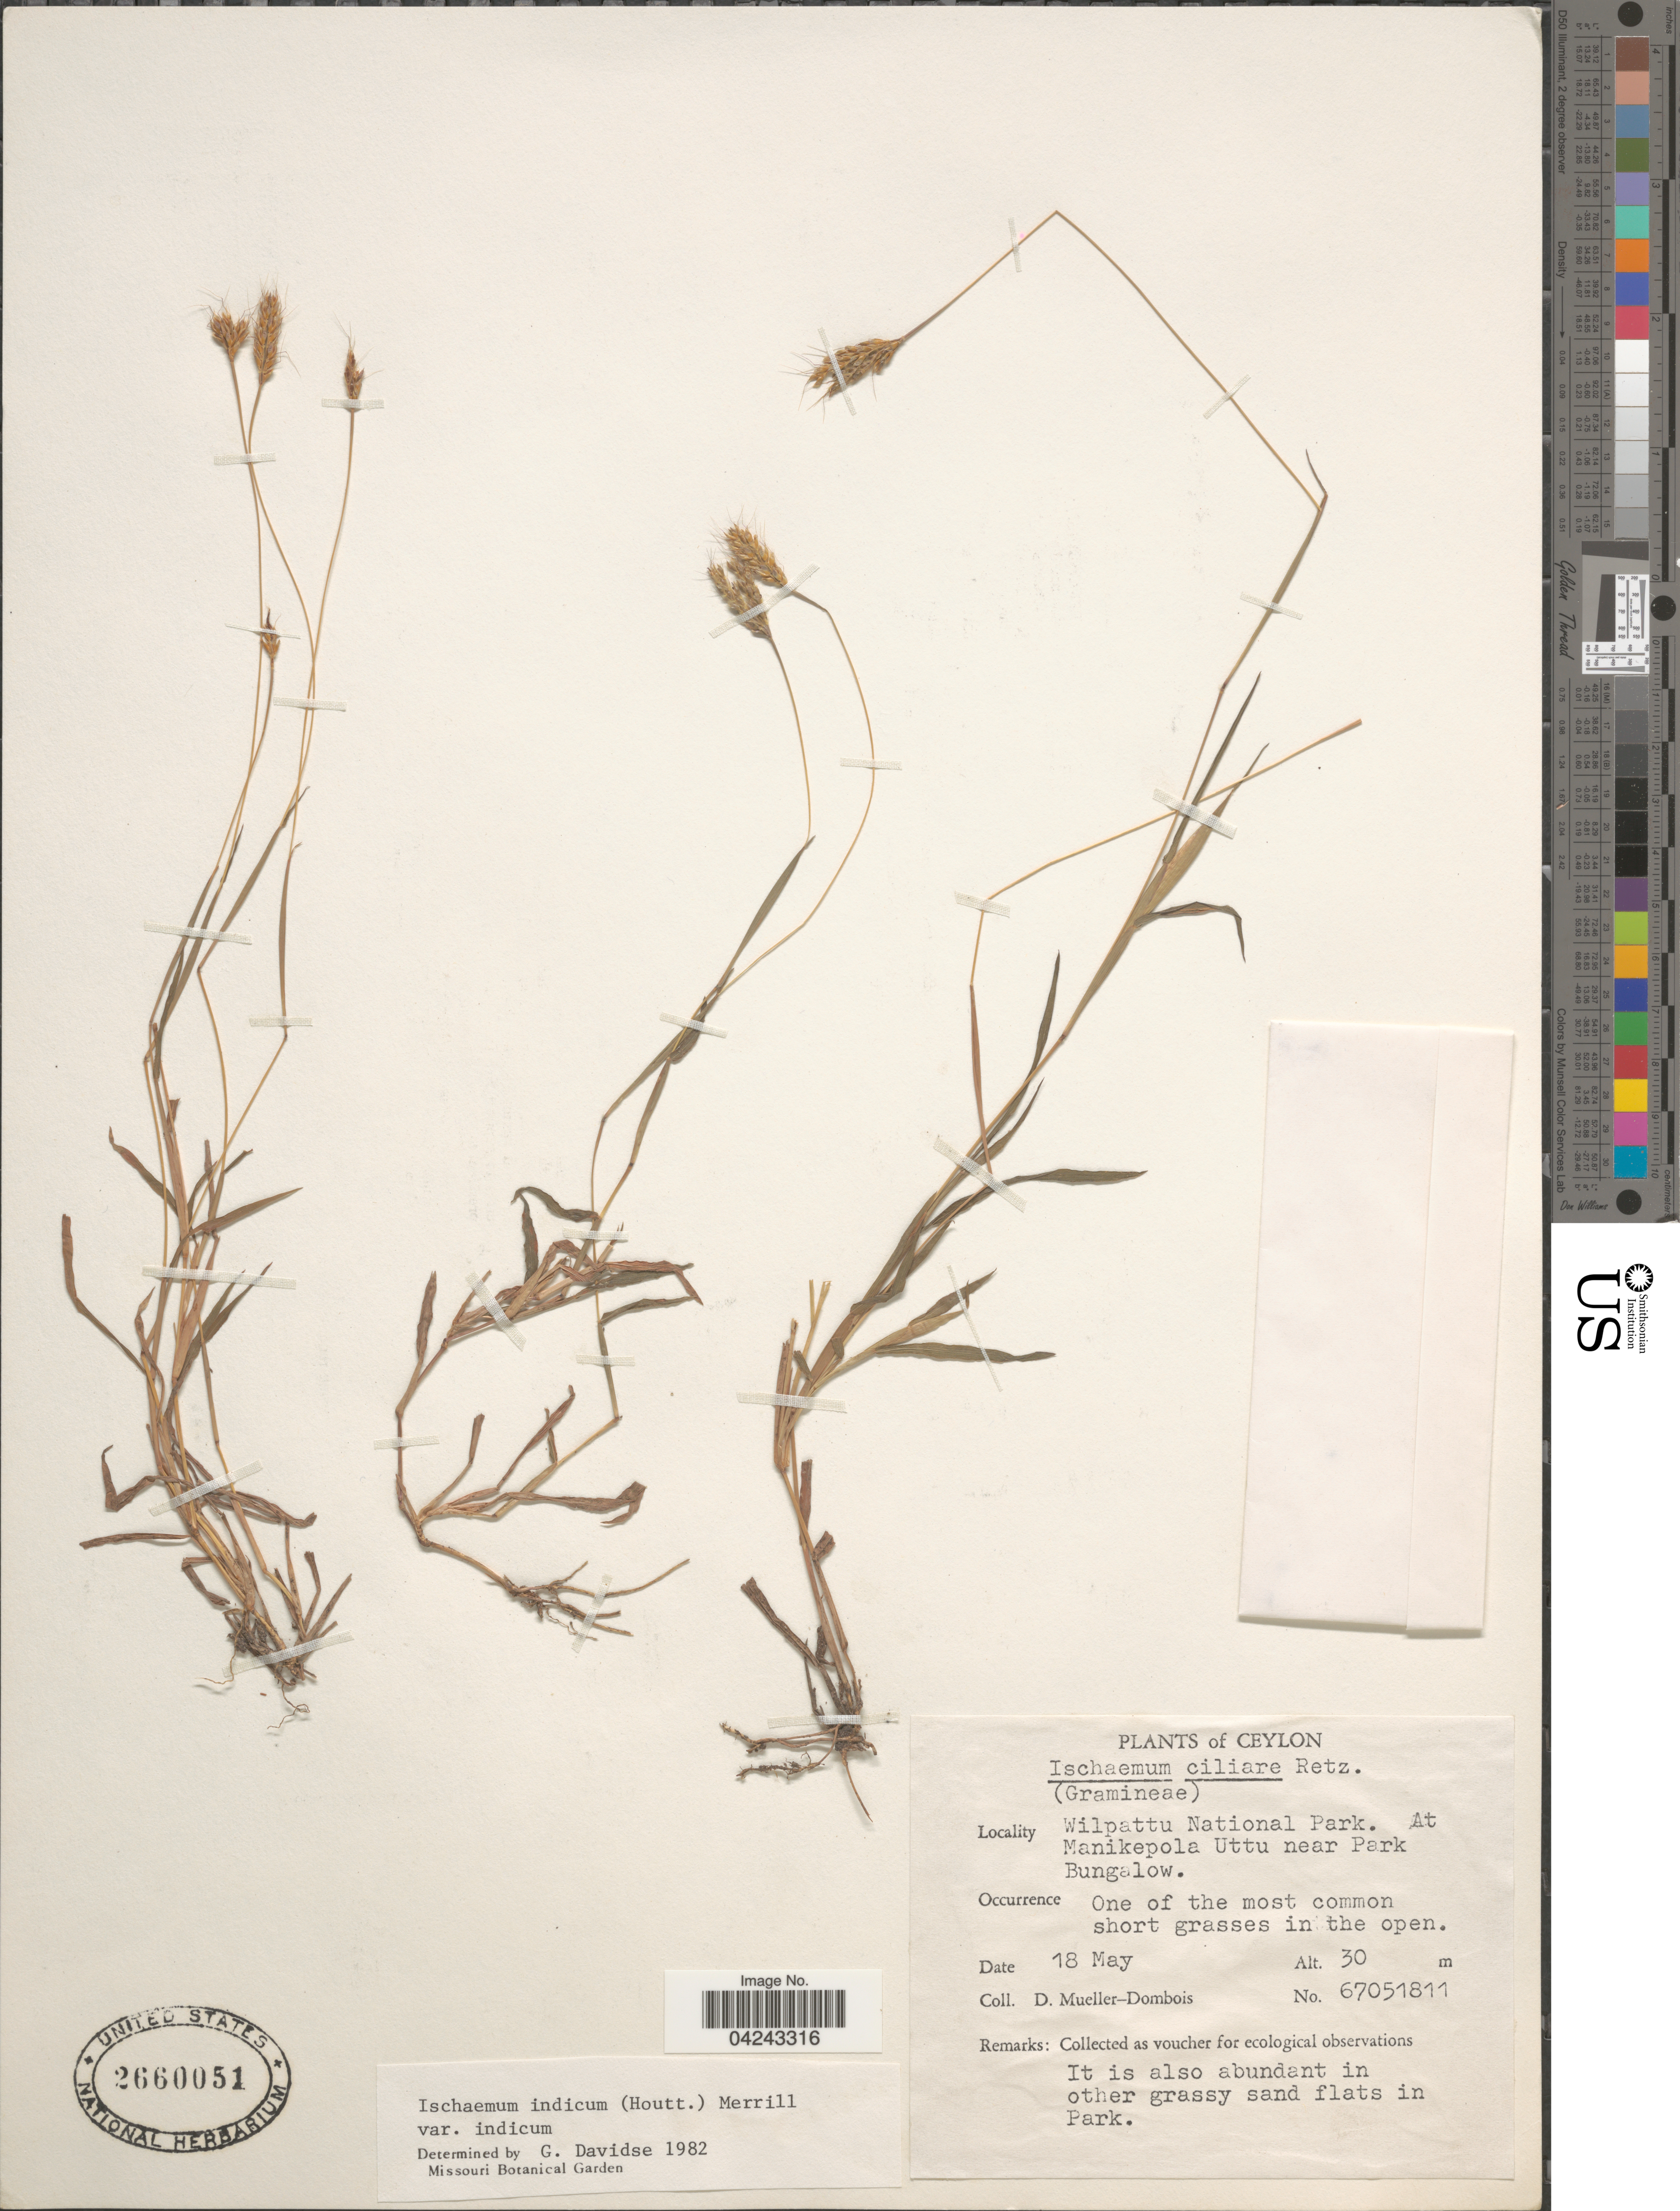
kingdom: Plantae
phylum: Tracheophyta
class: Liliopsida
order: Poales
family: Poaceae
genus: Ischaemum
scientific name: Ischaemum ciliare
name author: Retz.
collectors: D. Mueller-Dombois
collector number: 67051811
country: Sri Lanka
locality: Ceylon. Wilpattu National Park. At Manikepola Uttu near Park Bungalow.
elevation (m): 30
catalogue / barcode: US 2660051